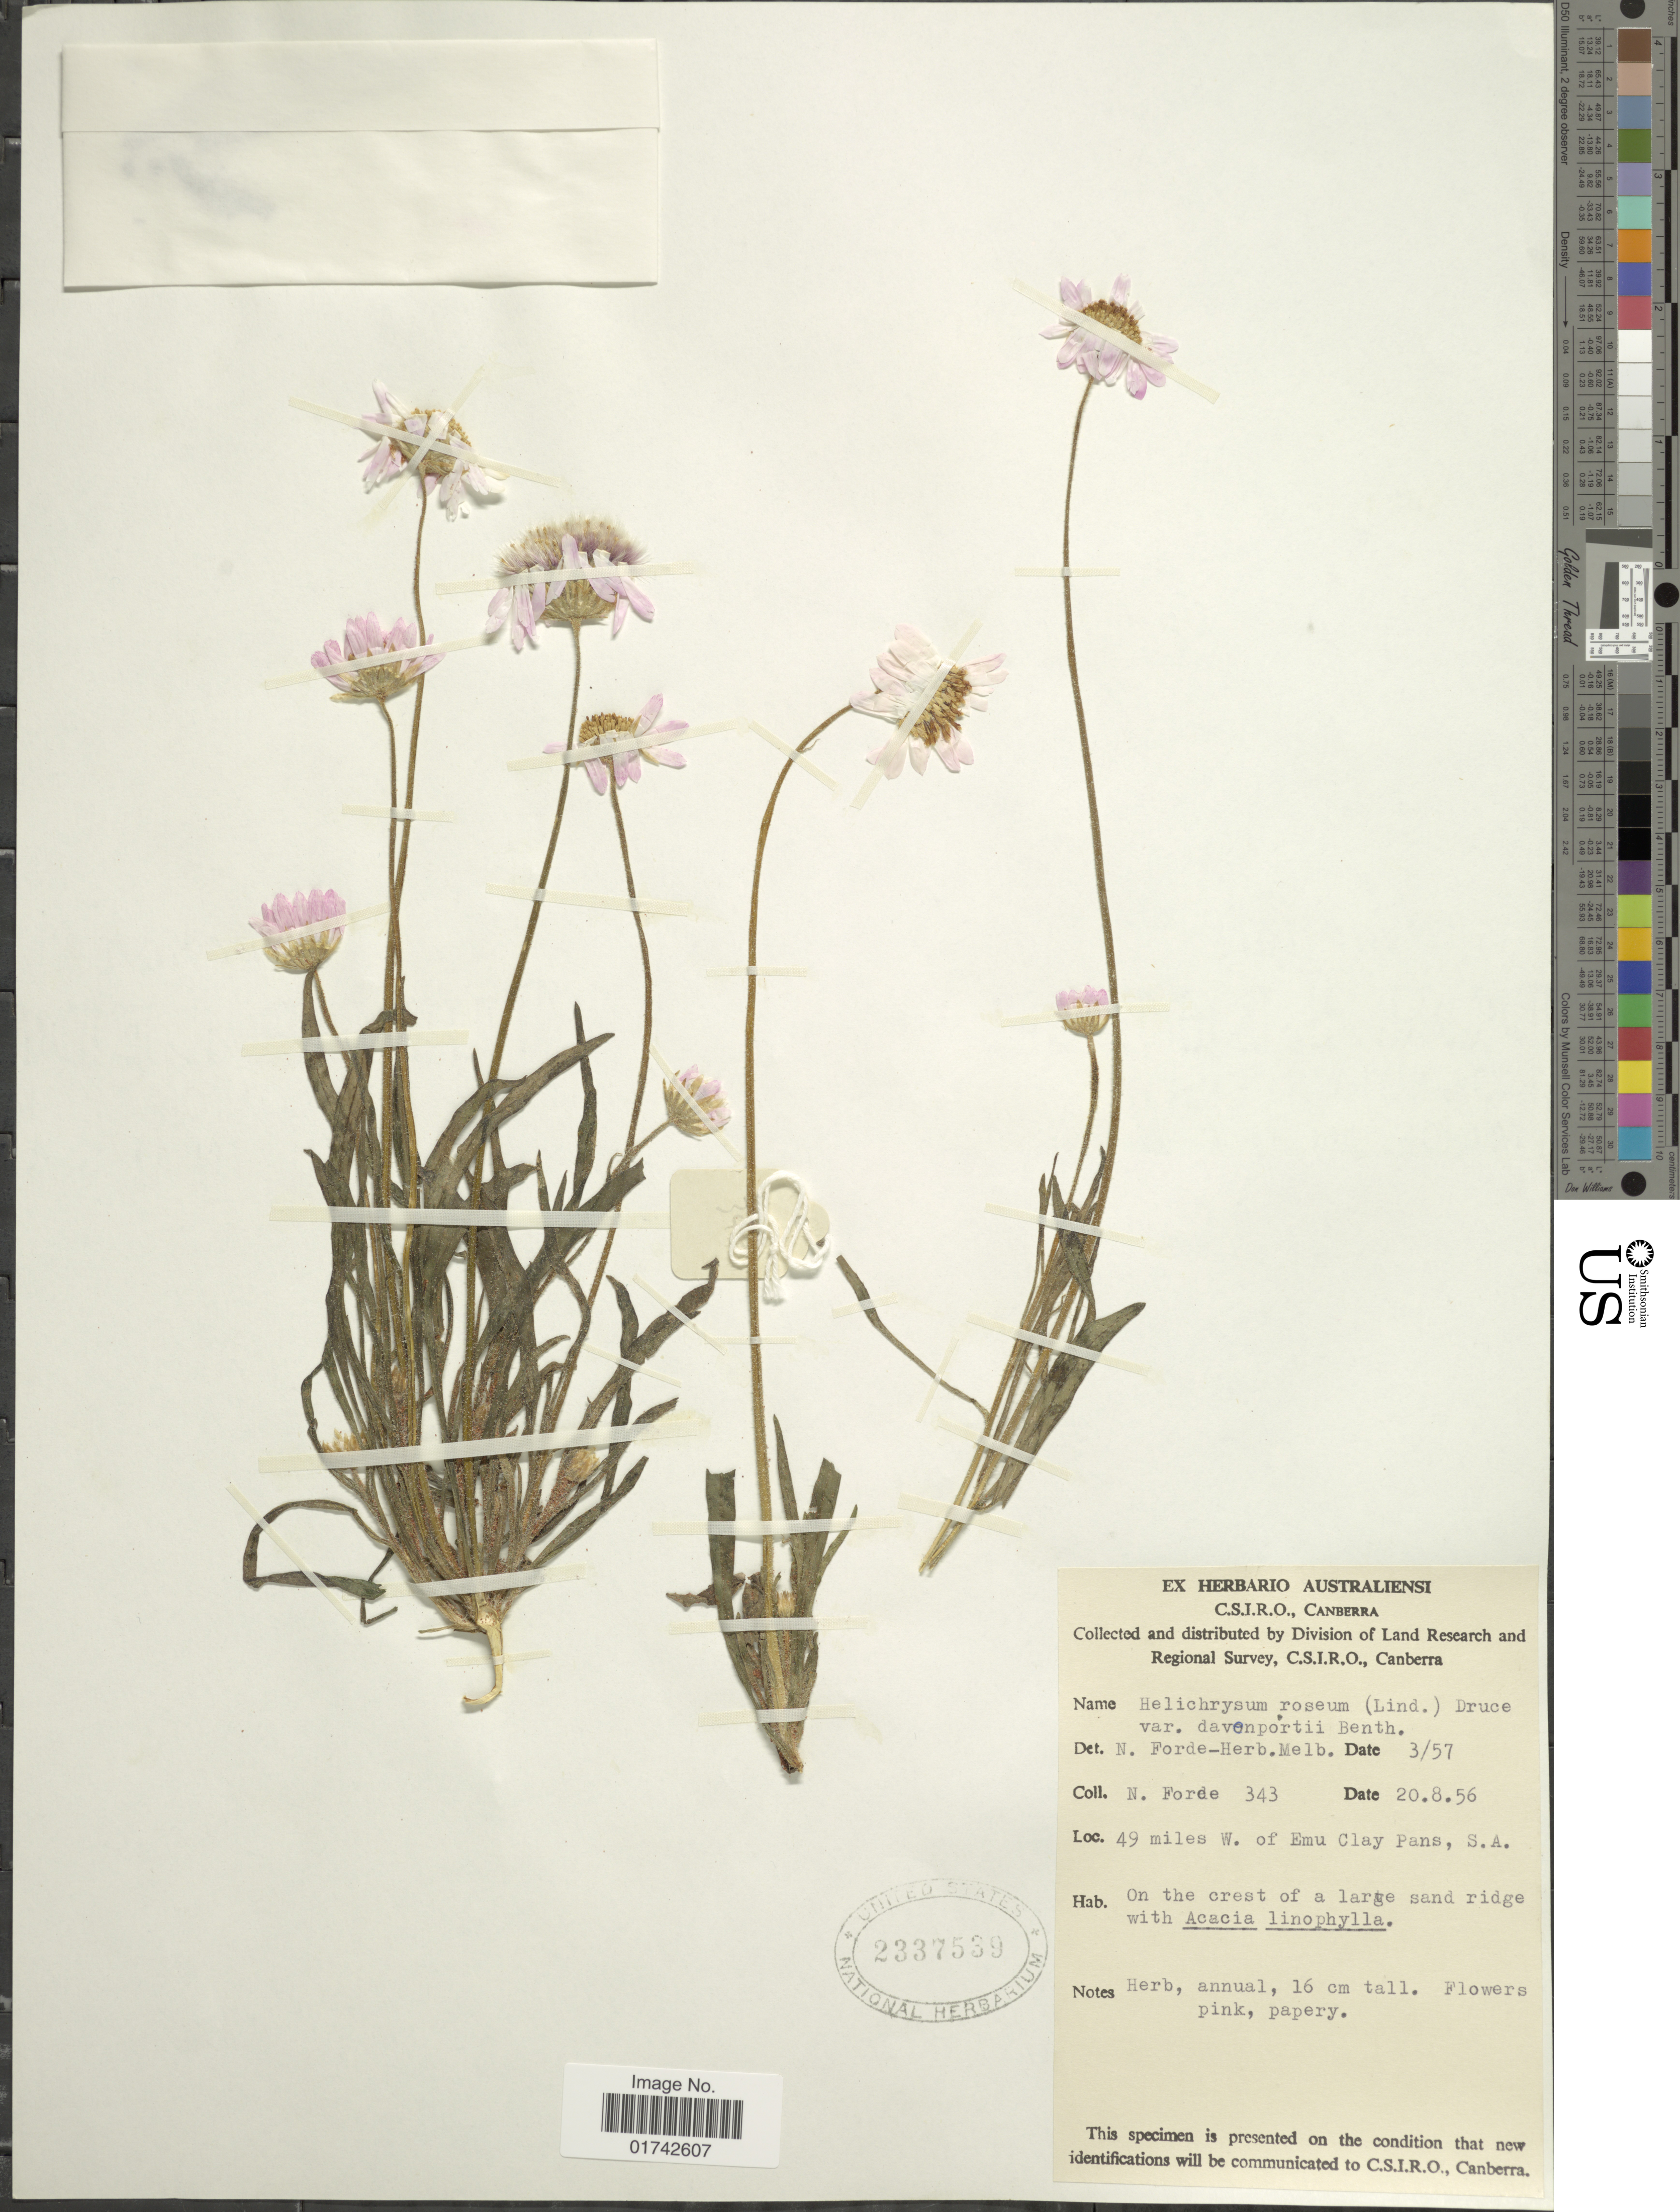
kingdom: Plantae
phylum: Tracheophyta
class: Magnoliopsida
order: Asterales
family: Asteraceae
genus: Helichrysum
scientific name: Helichrysum roseum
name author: Less.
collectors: N. Forde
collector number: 343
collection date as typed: Transcribed d/m/y: 20/8/56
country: Australia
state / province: South Australia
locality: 49 miles W. of Emu Clay Pans, S. A.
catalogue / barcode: US 2337539